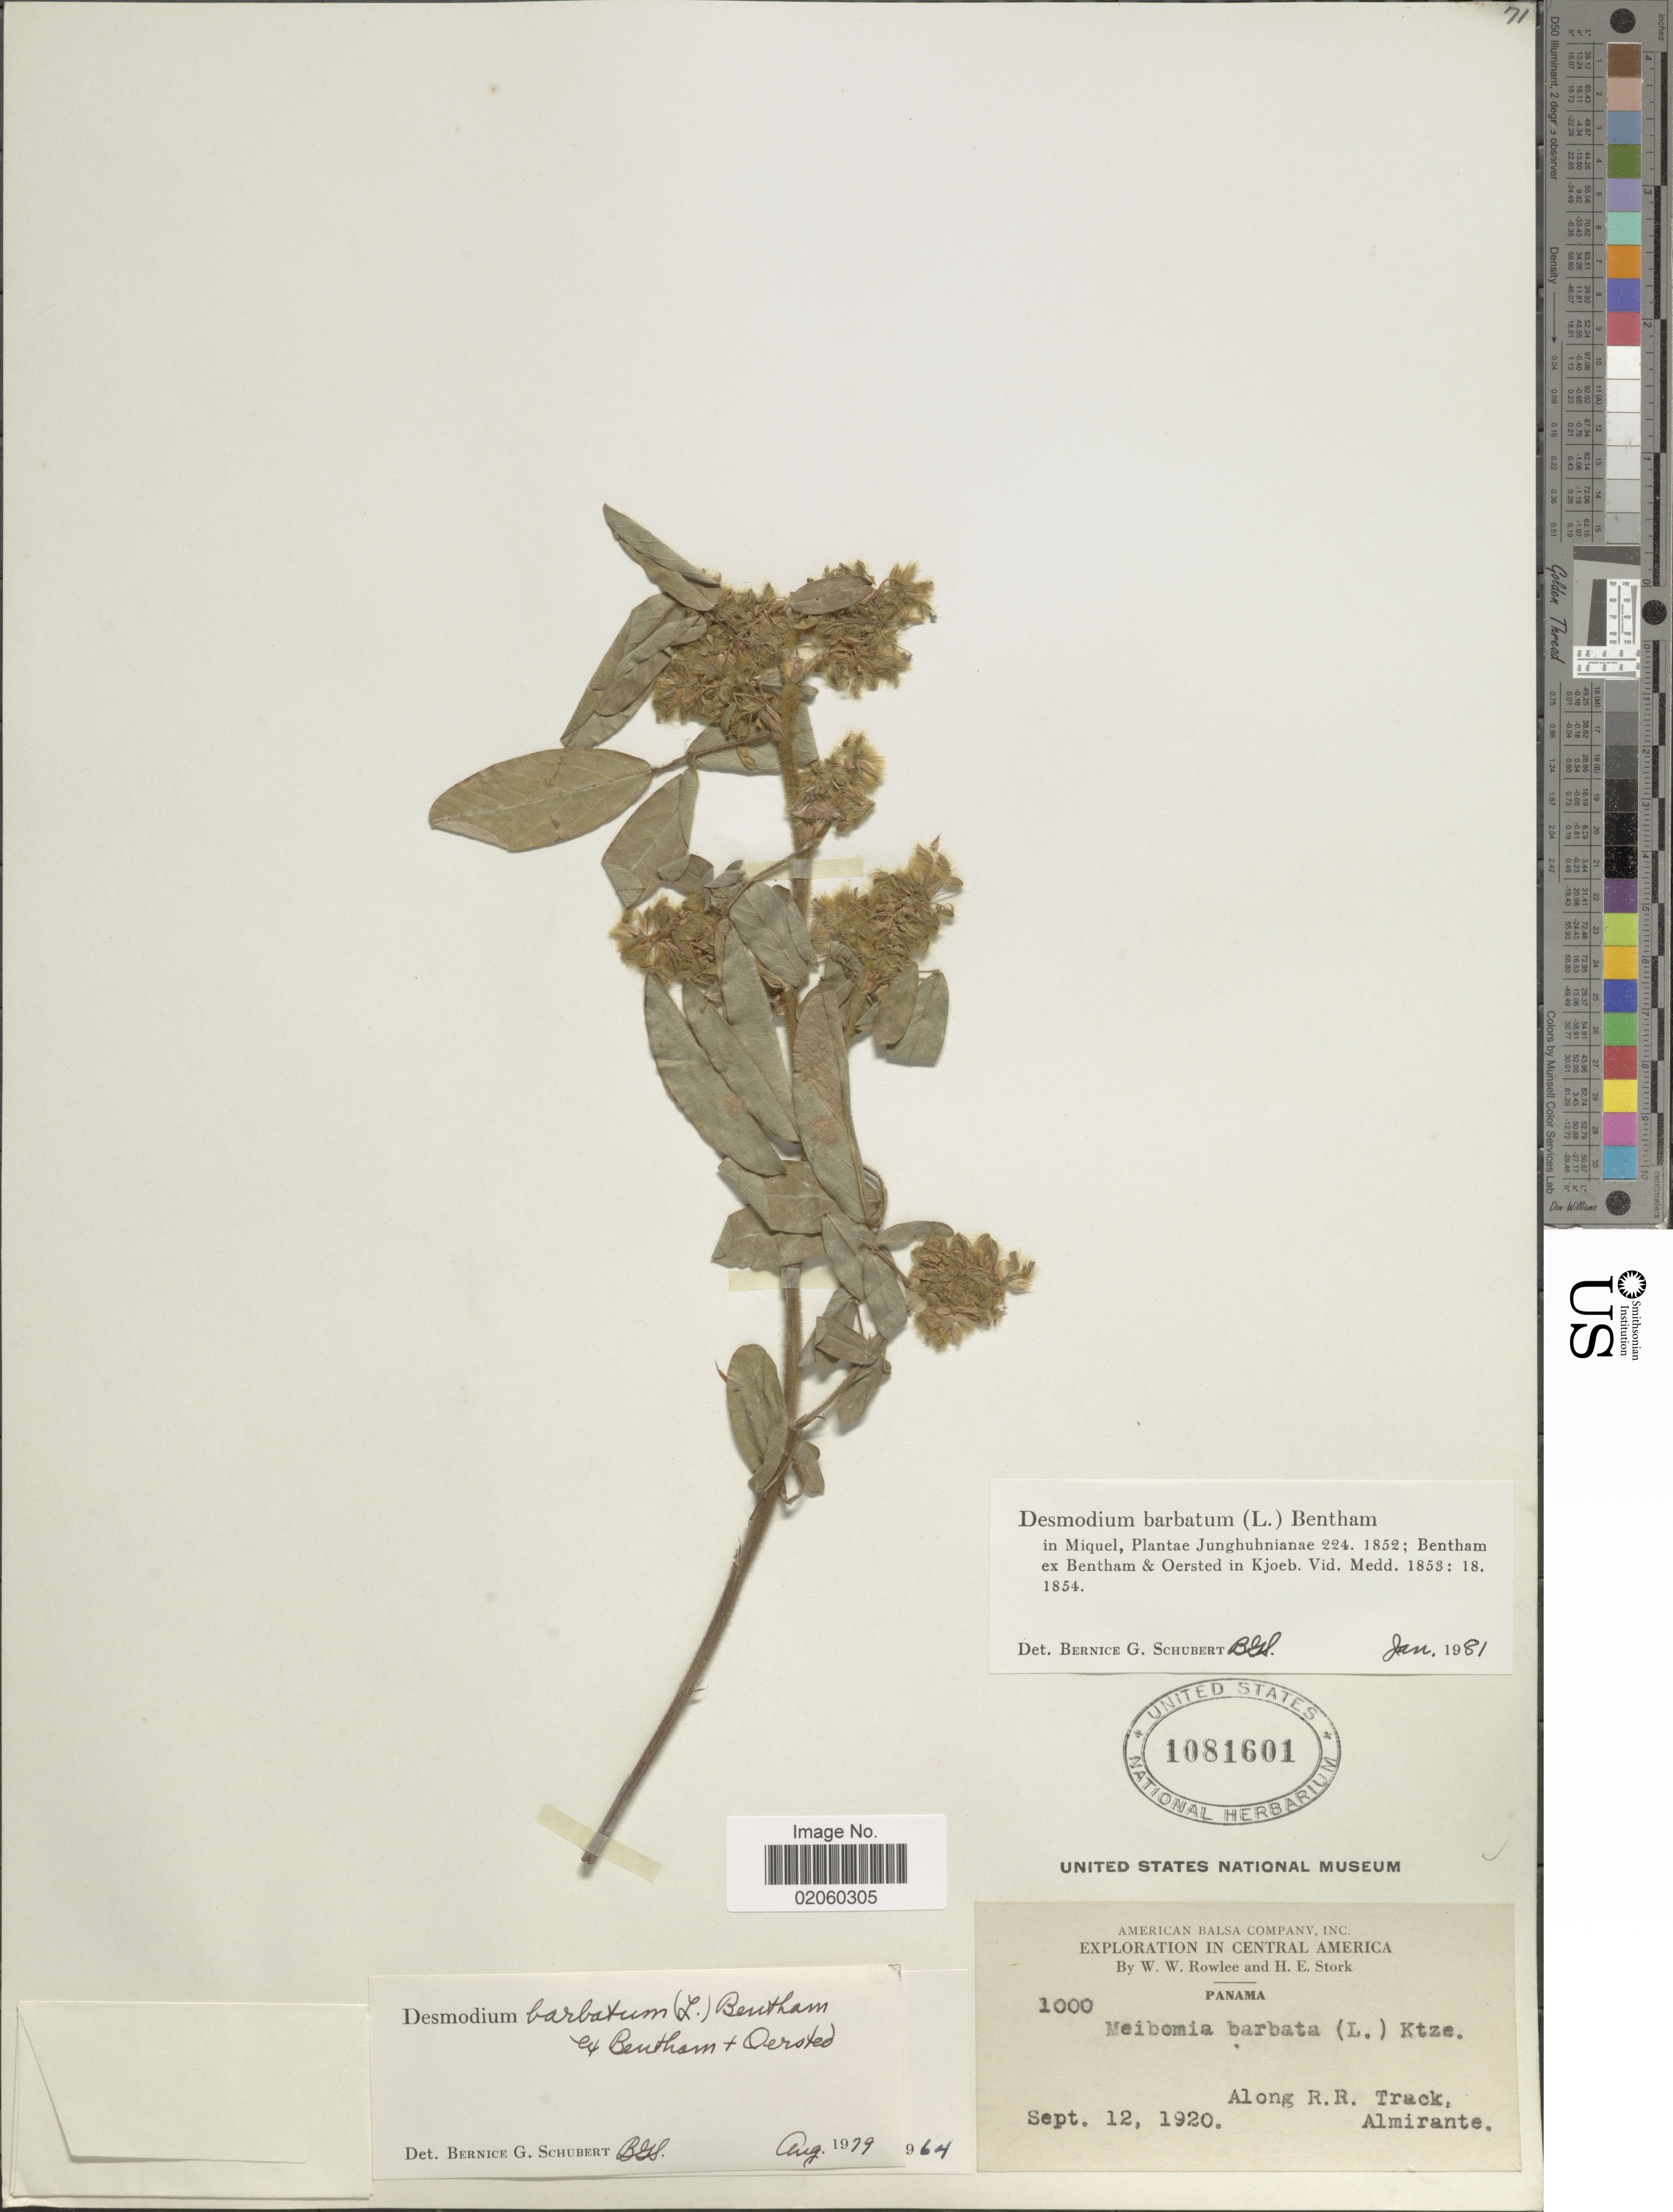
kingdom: Plantae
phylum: Tracheophyta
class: Magnoliopsida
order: Fabales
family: Fabaceae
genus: Grona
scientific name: Grona barbata var. barbata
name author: (L.) H. Ohashi & K. Ohashi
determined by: Strong, Mark T., (BOT), Smithsonian Institution - National Museum of Natural History (UNITED STATES)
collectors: W. W. Rowlee & H. E. Stork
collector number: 1000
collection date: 1920-09-12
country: Panama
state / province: Panamá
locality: Along R.R. Track Almirante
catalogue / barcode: US 1081601